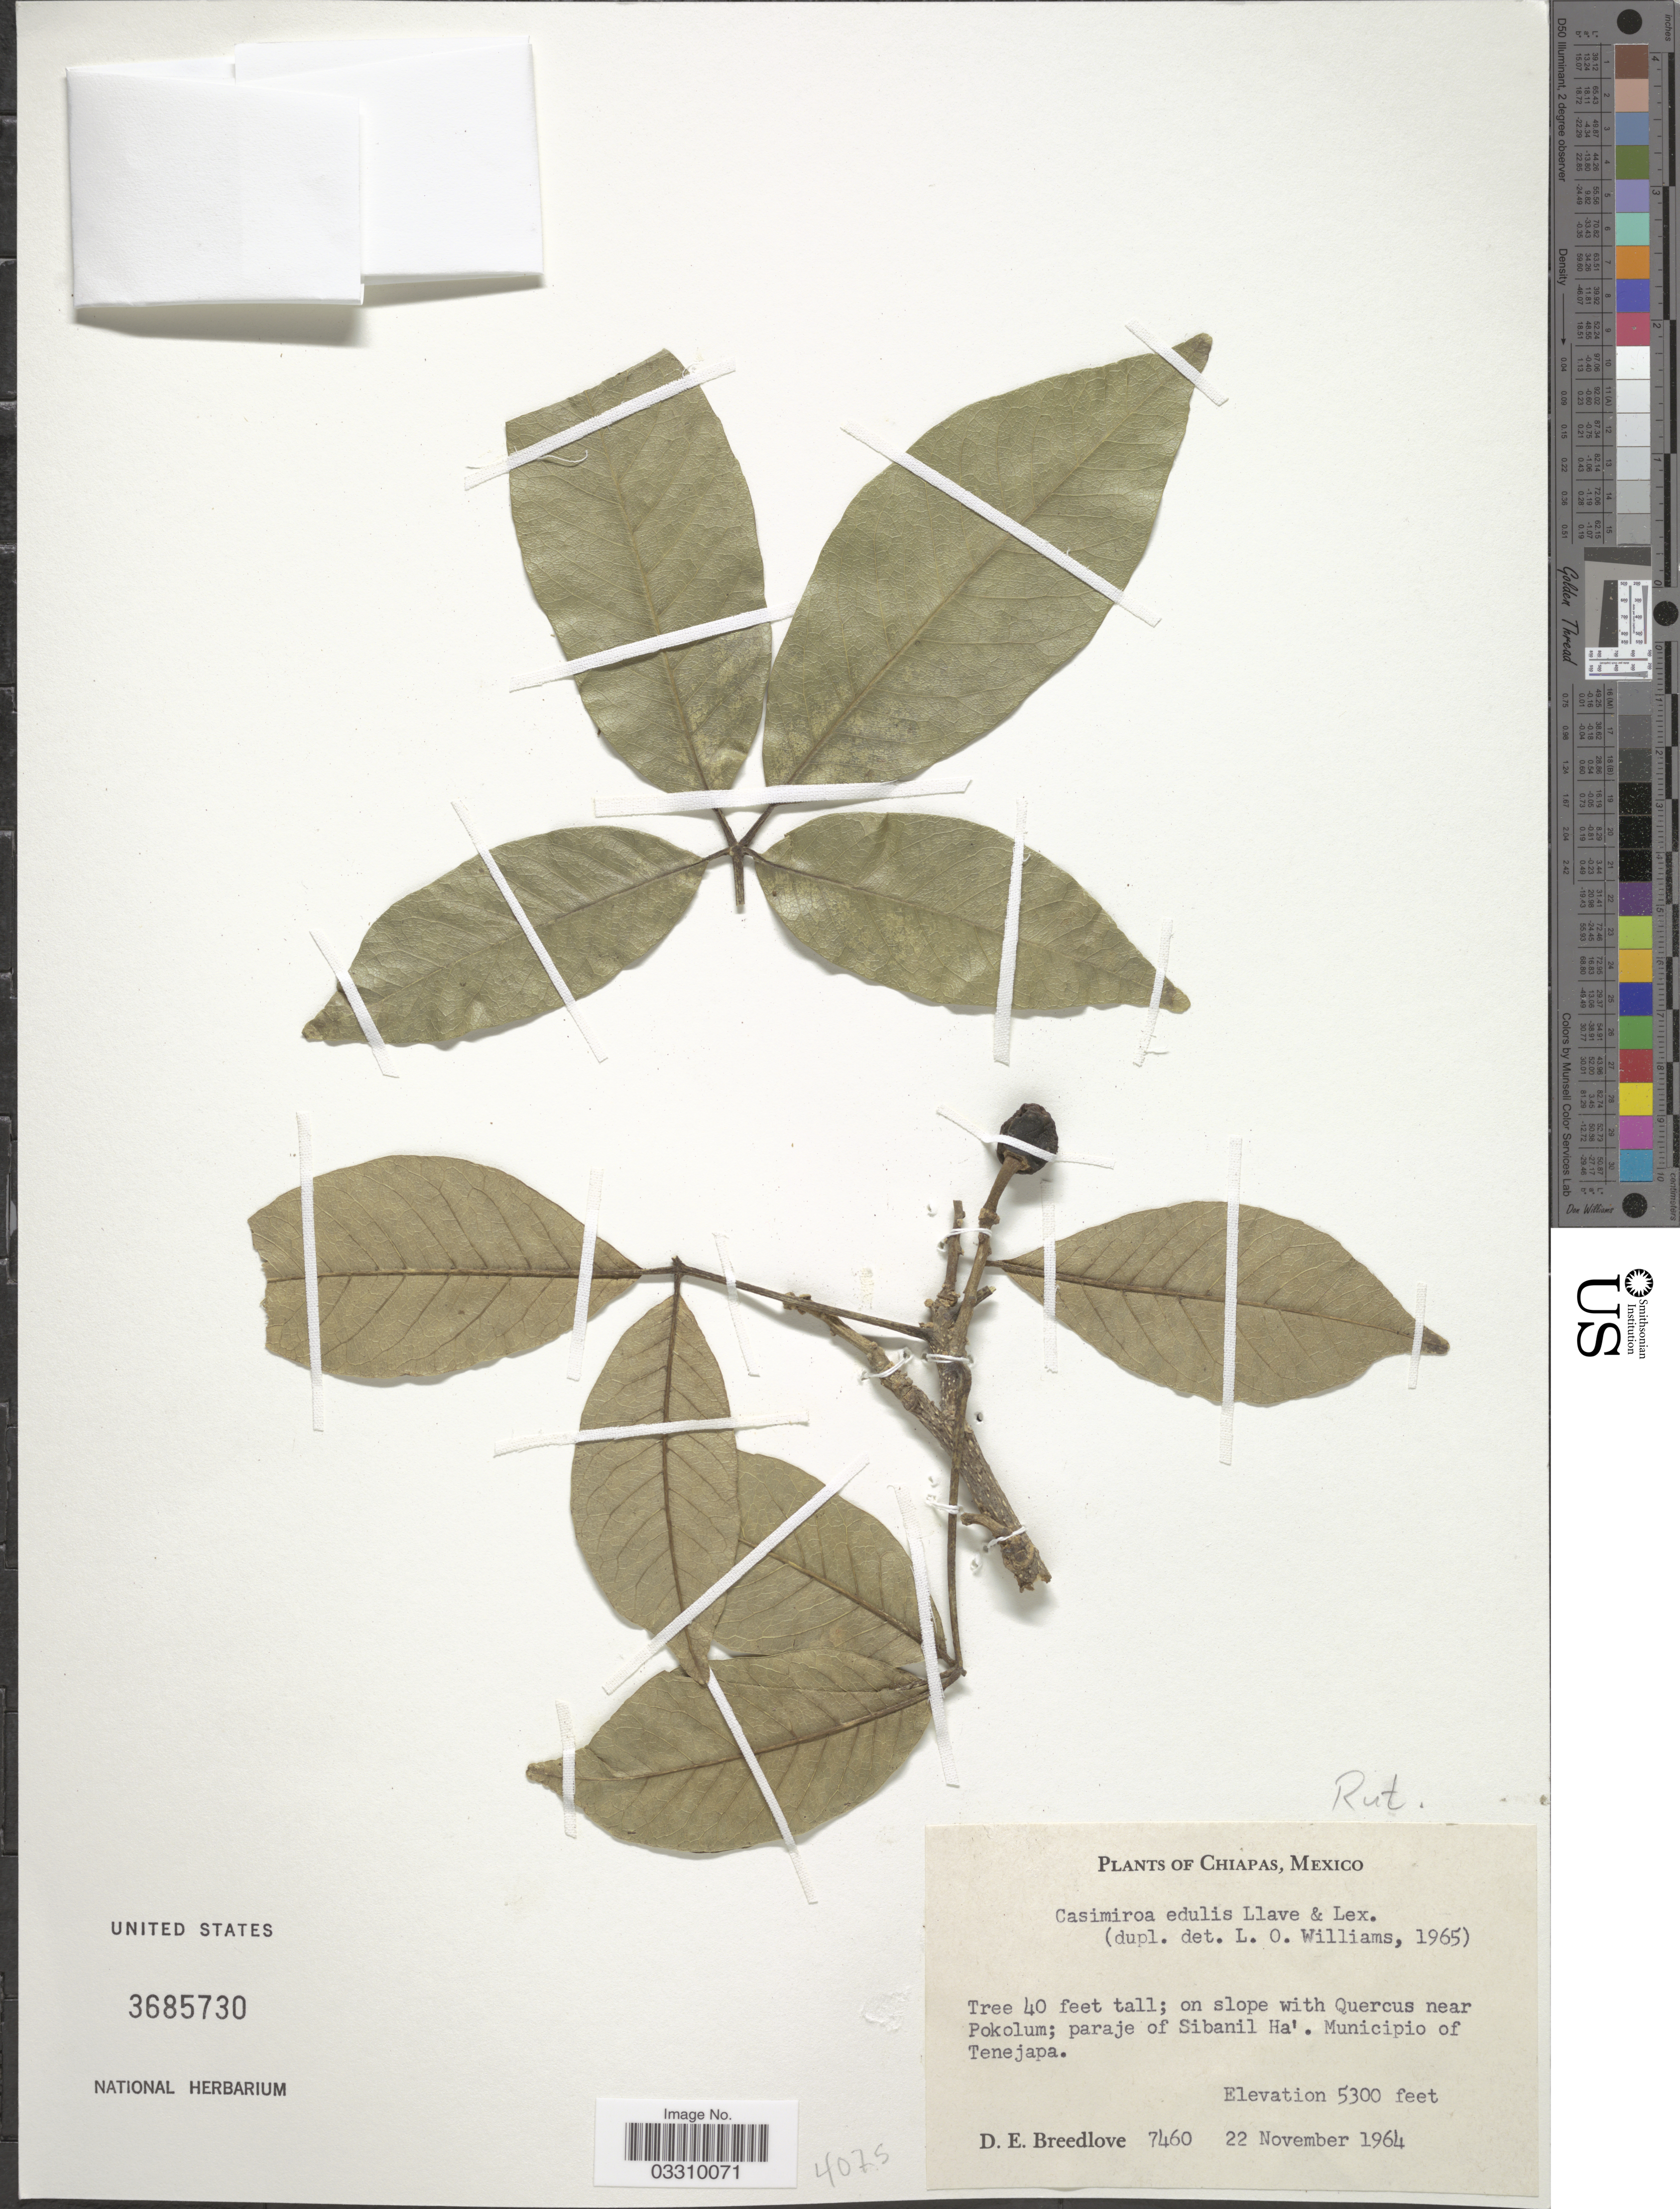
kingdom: Plantae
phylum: Tracheophyta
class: Magnoliopsida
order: Sapindales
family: Rutaceae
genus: Casimiroa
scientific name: Casimiroa edulis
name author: La Llave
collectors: D. E. Breedlove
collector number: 7460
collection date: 1964-11-22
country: Mexico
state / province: Chiapas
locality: Paraje of Sibanil Ha'. Municipio of Tenejapa.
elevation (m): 1615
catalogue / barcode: US 3685730